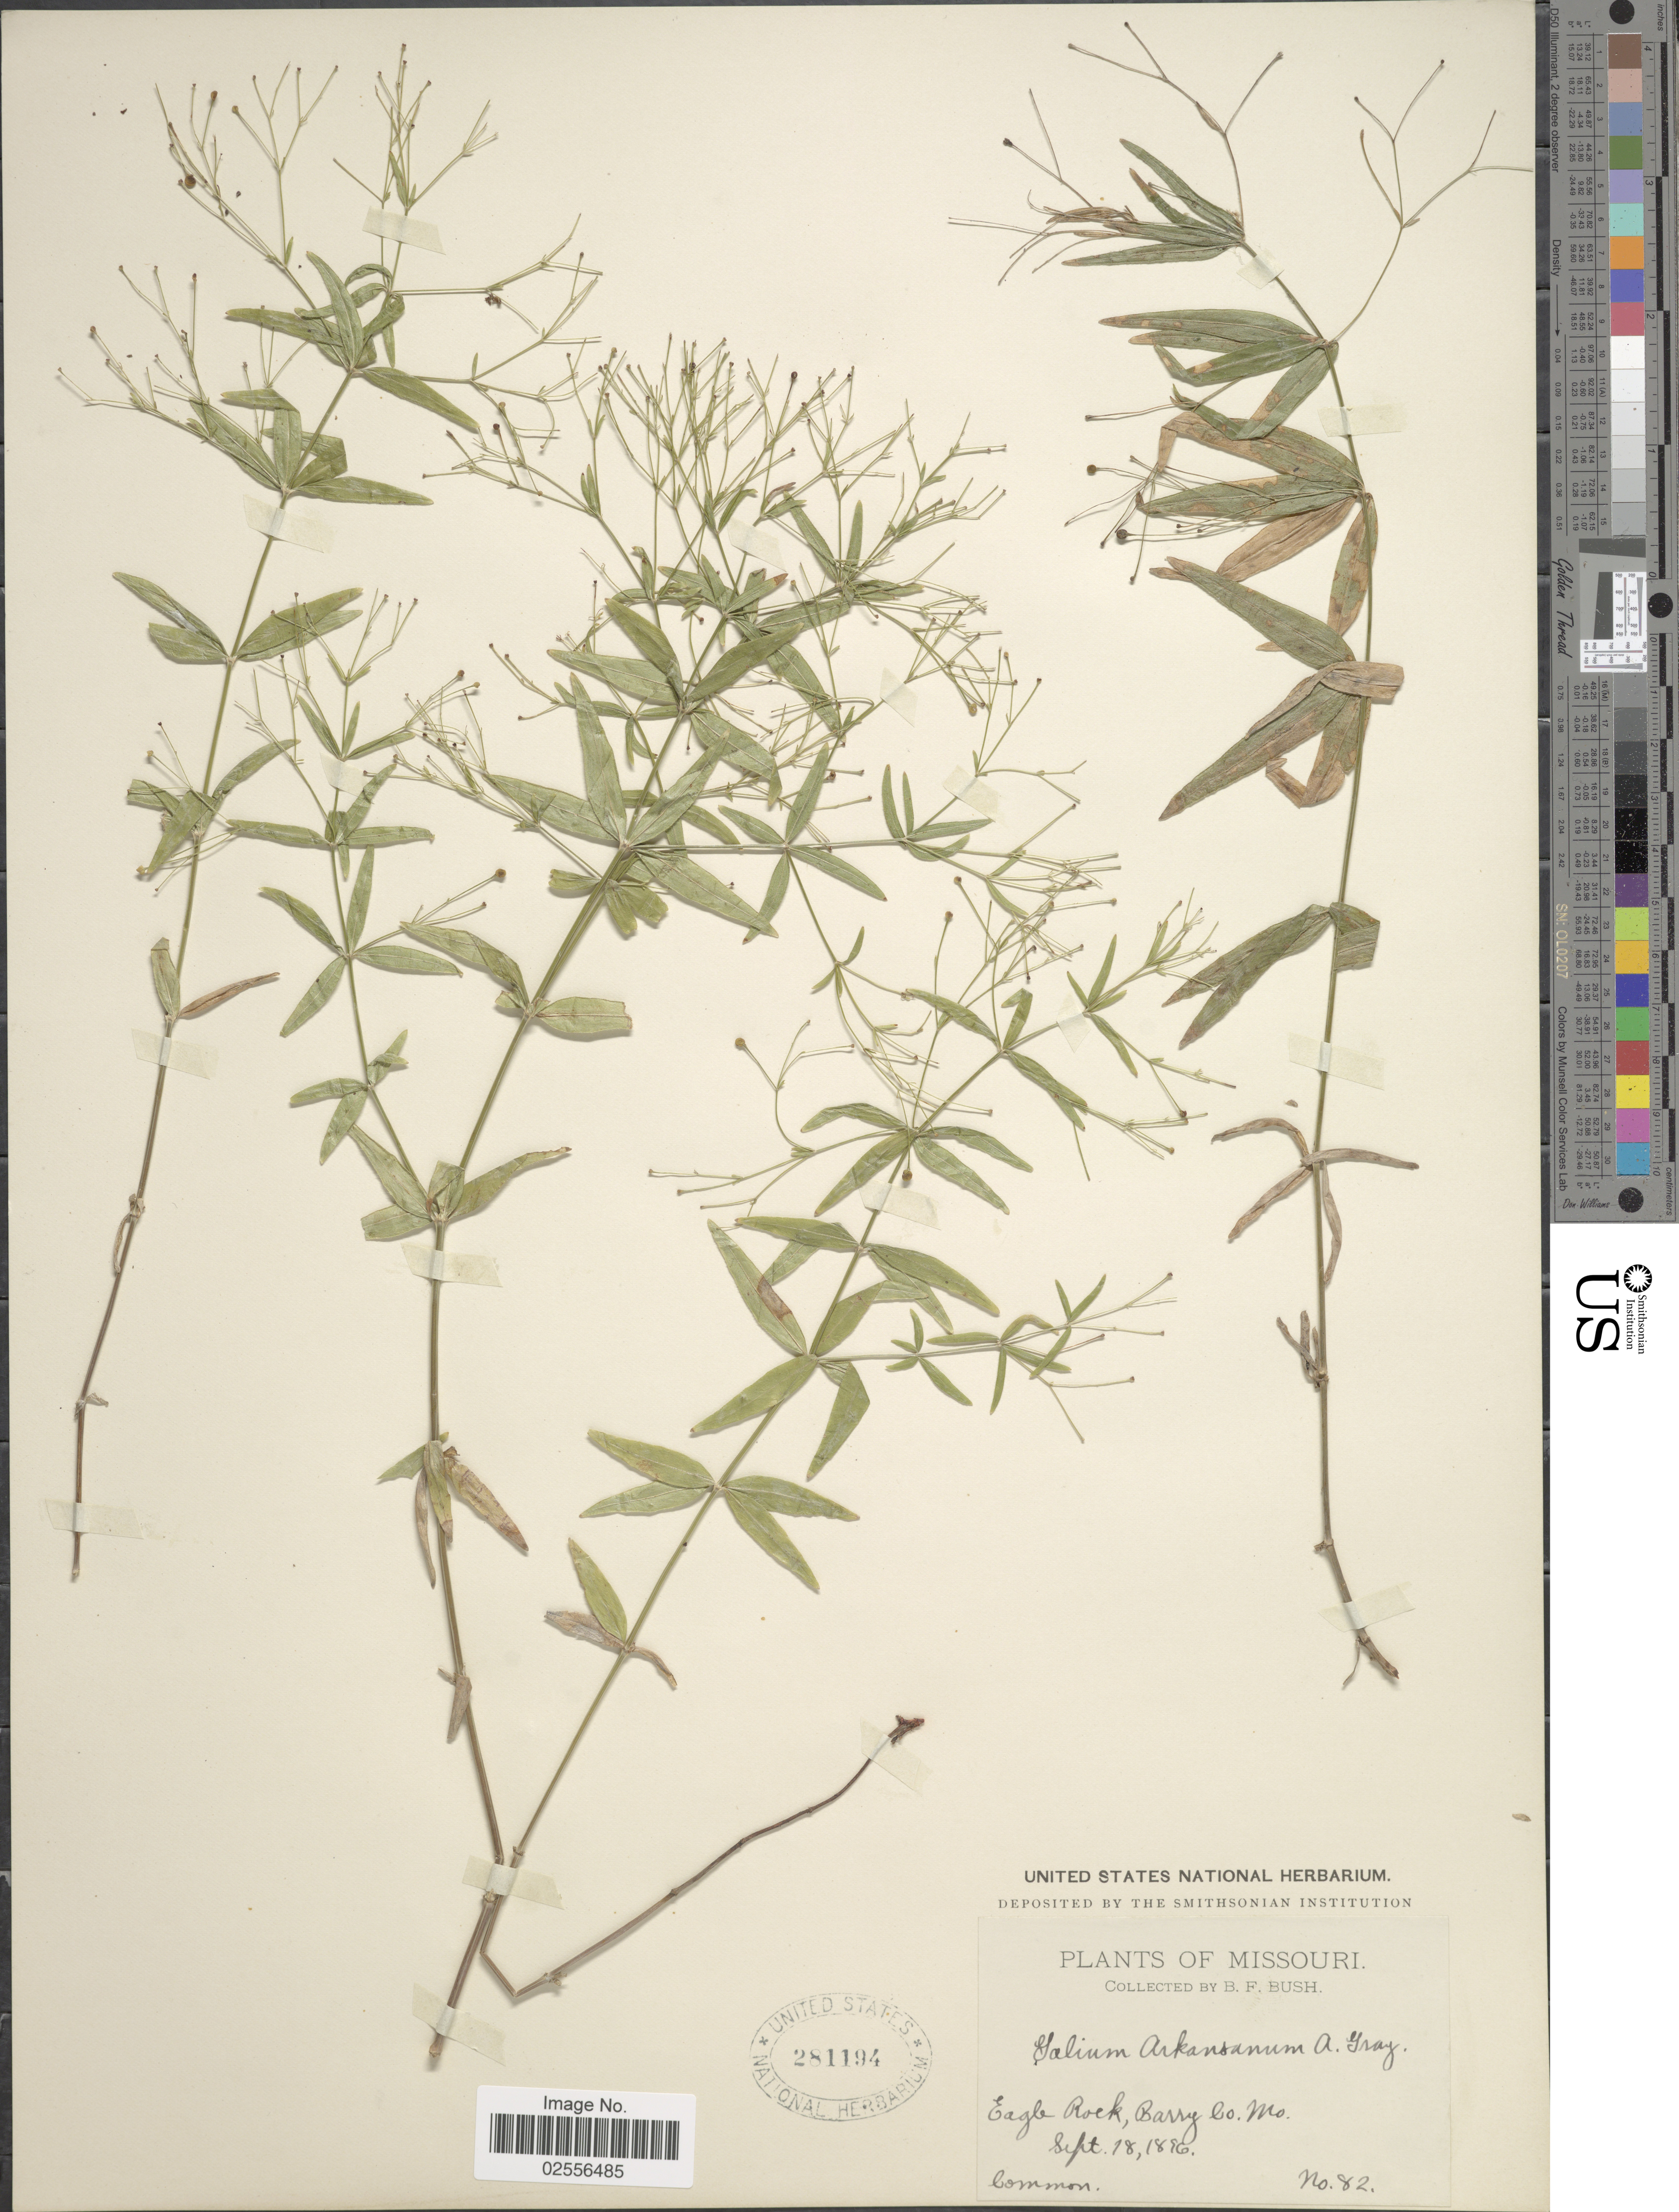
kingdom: Plantae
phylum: Tracheophyta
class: Magnoliopsida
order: Gentianales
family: Rubiaceae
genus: Galium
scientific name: Galium arkansanum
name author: A. Gray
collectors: B. F. Bush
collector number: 82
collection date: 1896-09-18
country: United States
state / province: Missouri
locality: Eagle Rock, Barry Co. Common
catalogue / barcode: US 281194